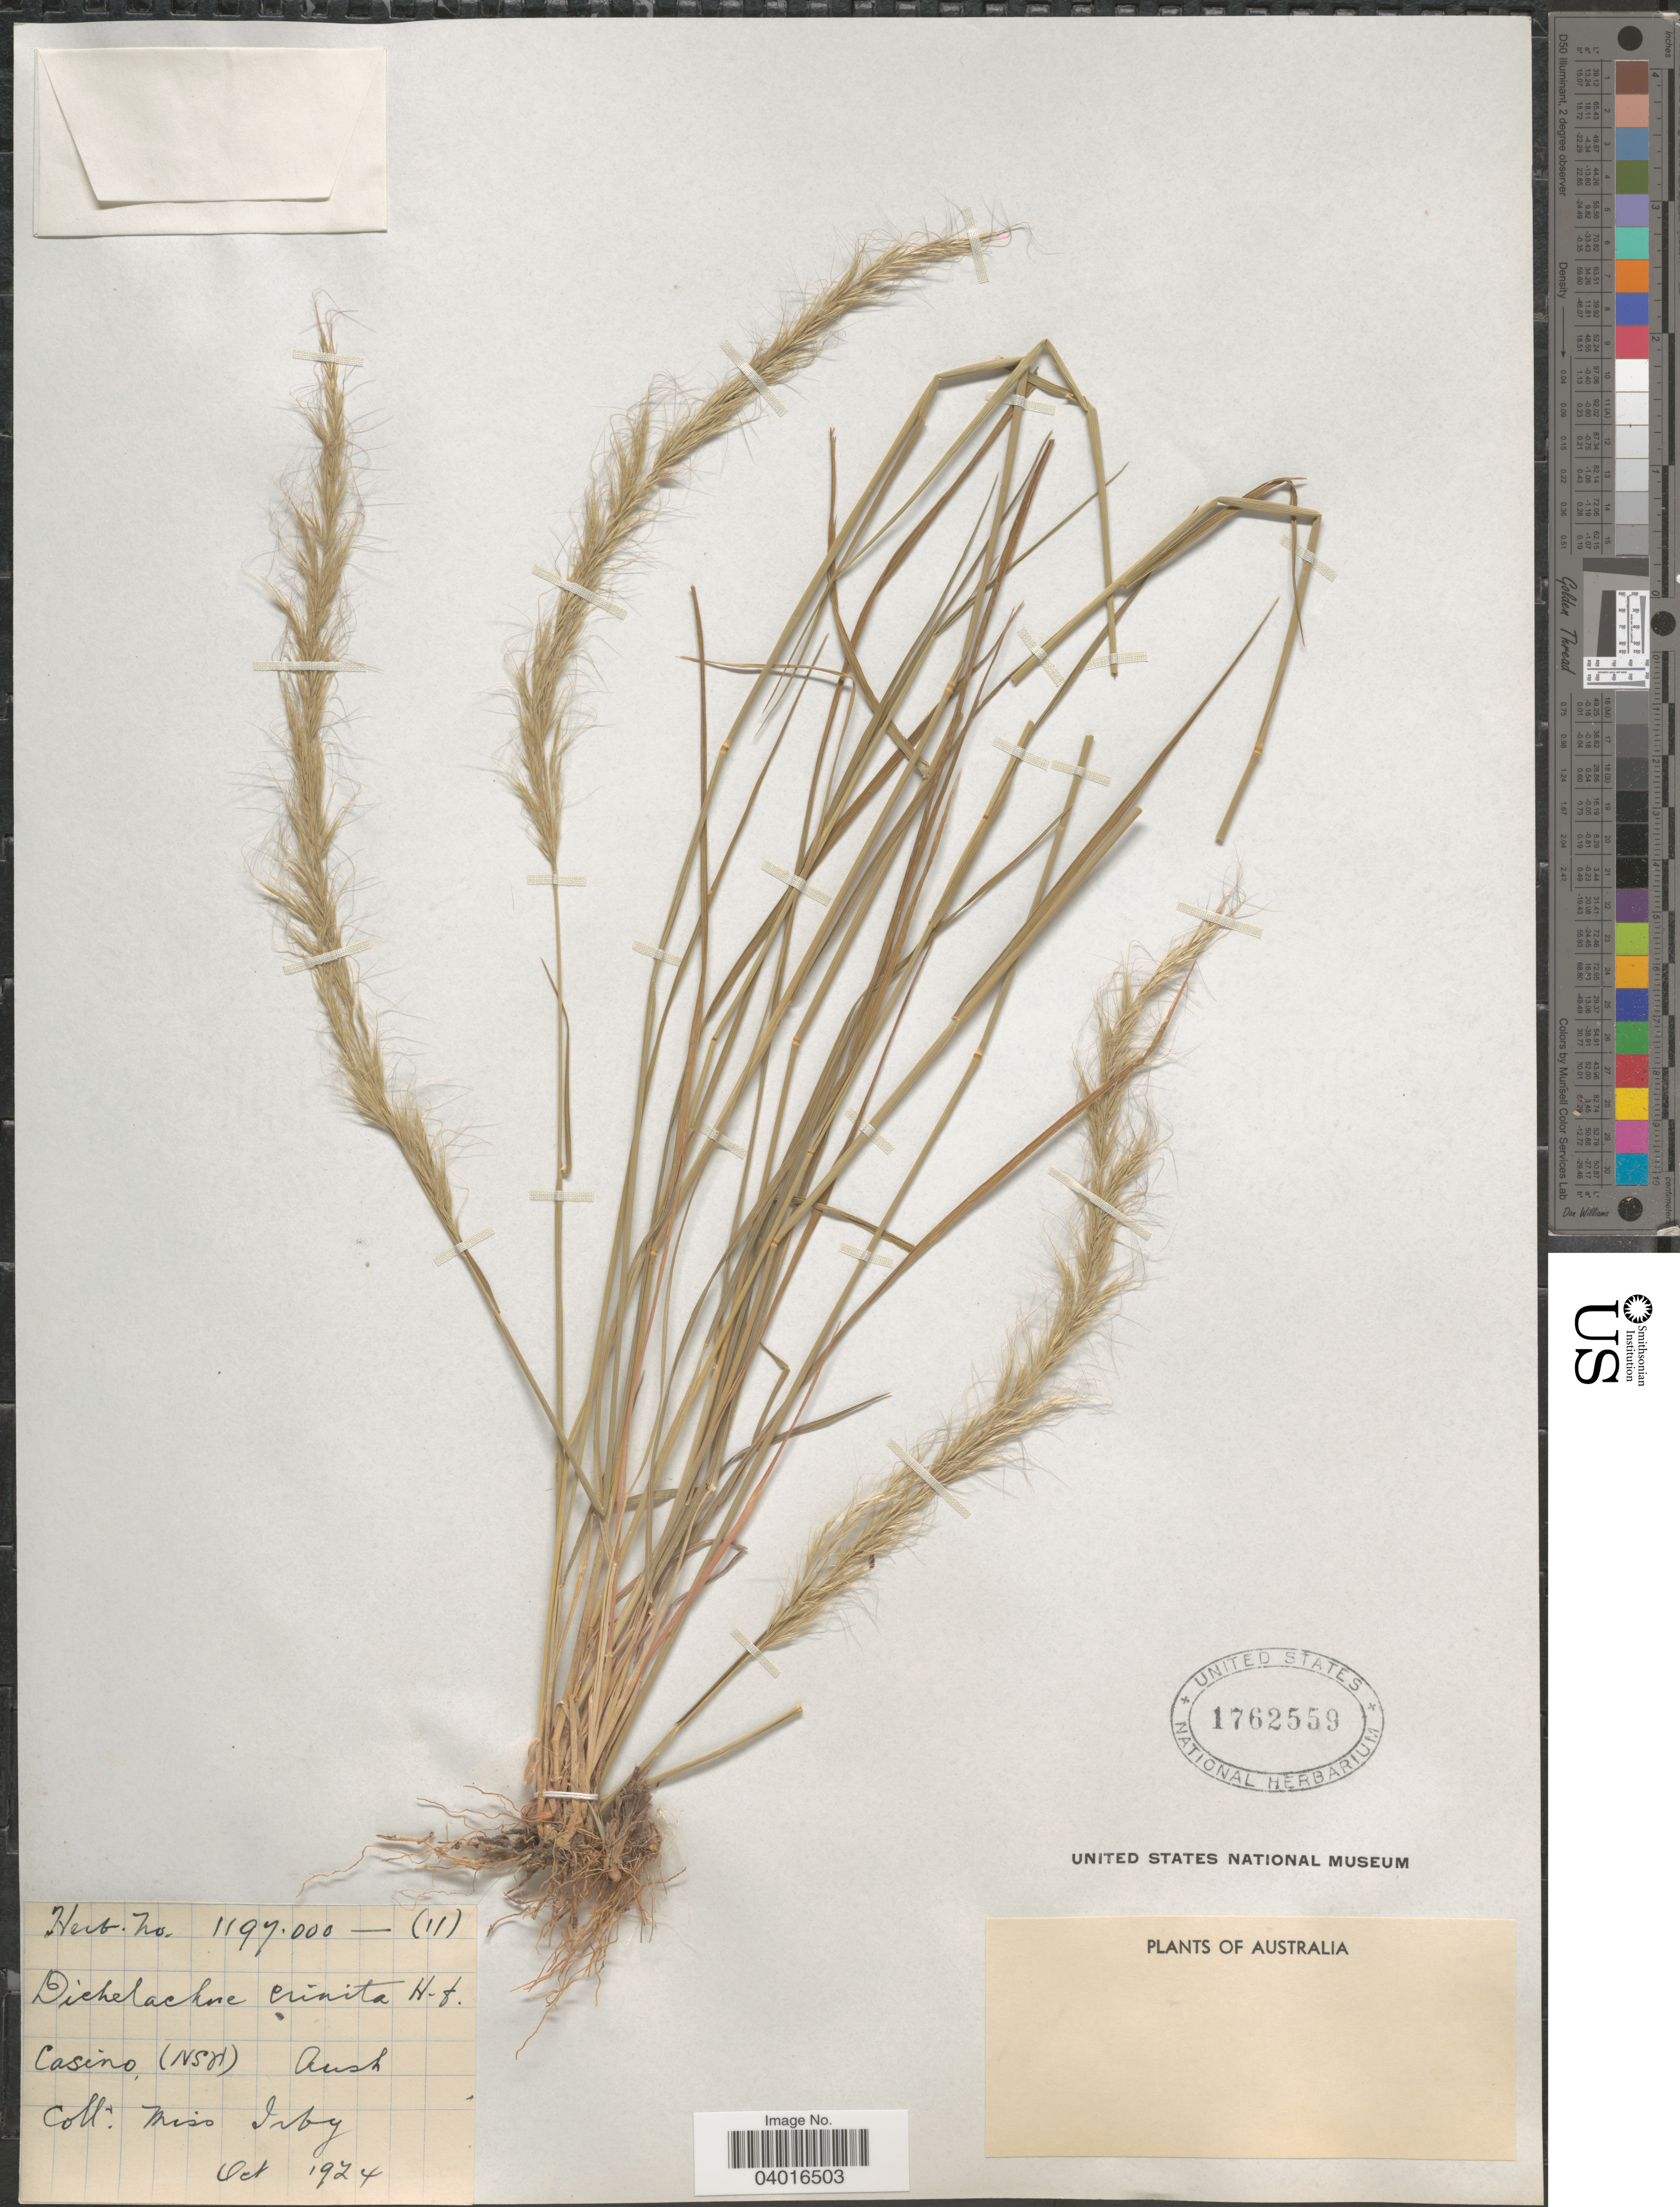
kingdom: Plantae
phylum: Tracheophyta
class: Liliopsida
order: Poales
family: Poaceae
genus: Dichelachne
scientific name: Dichelachne crinita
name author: Hook. f.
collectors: Miss Irby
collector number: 1197.000/(11)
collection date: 1924-10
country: Australia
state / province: New South Wales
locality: Casino.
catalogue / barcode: US 1762559